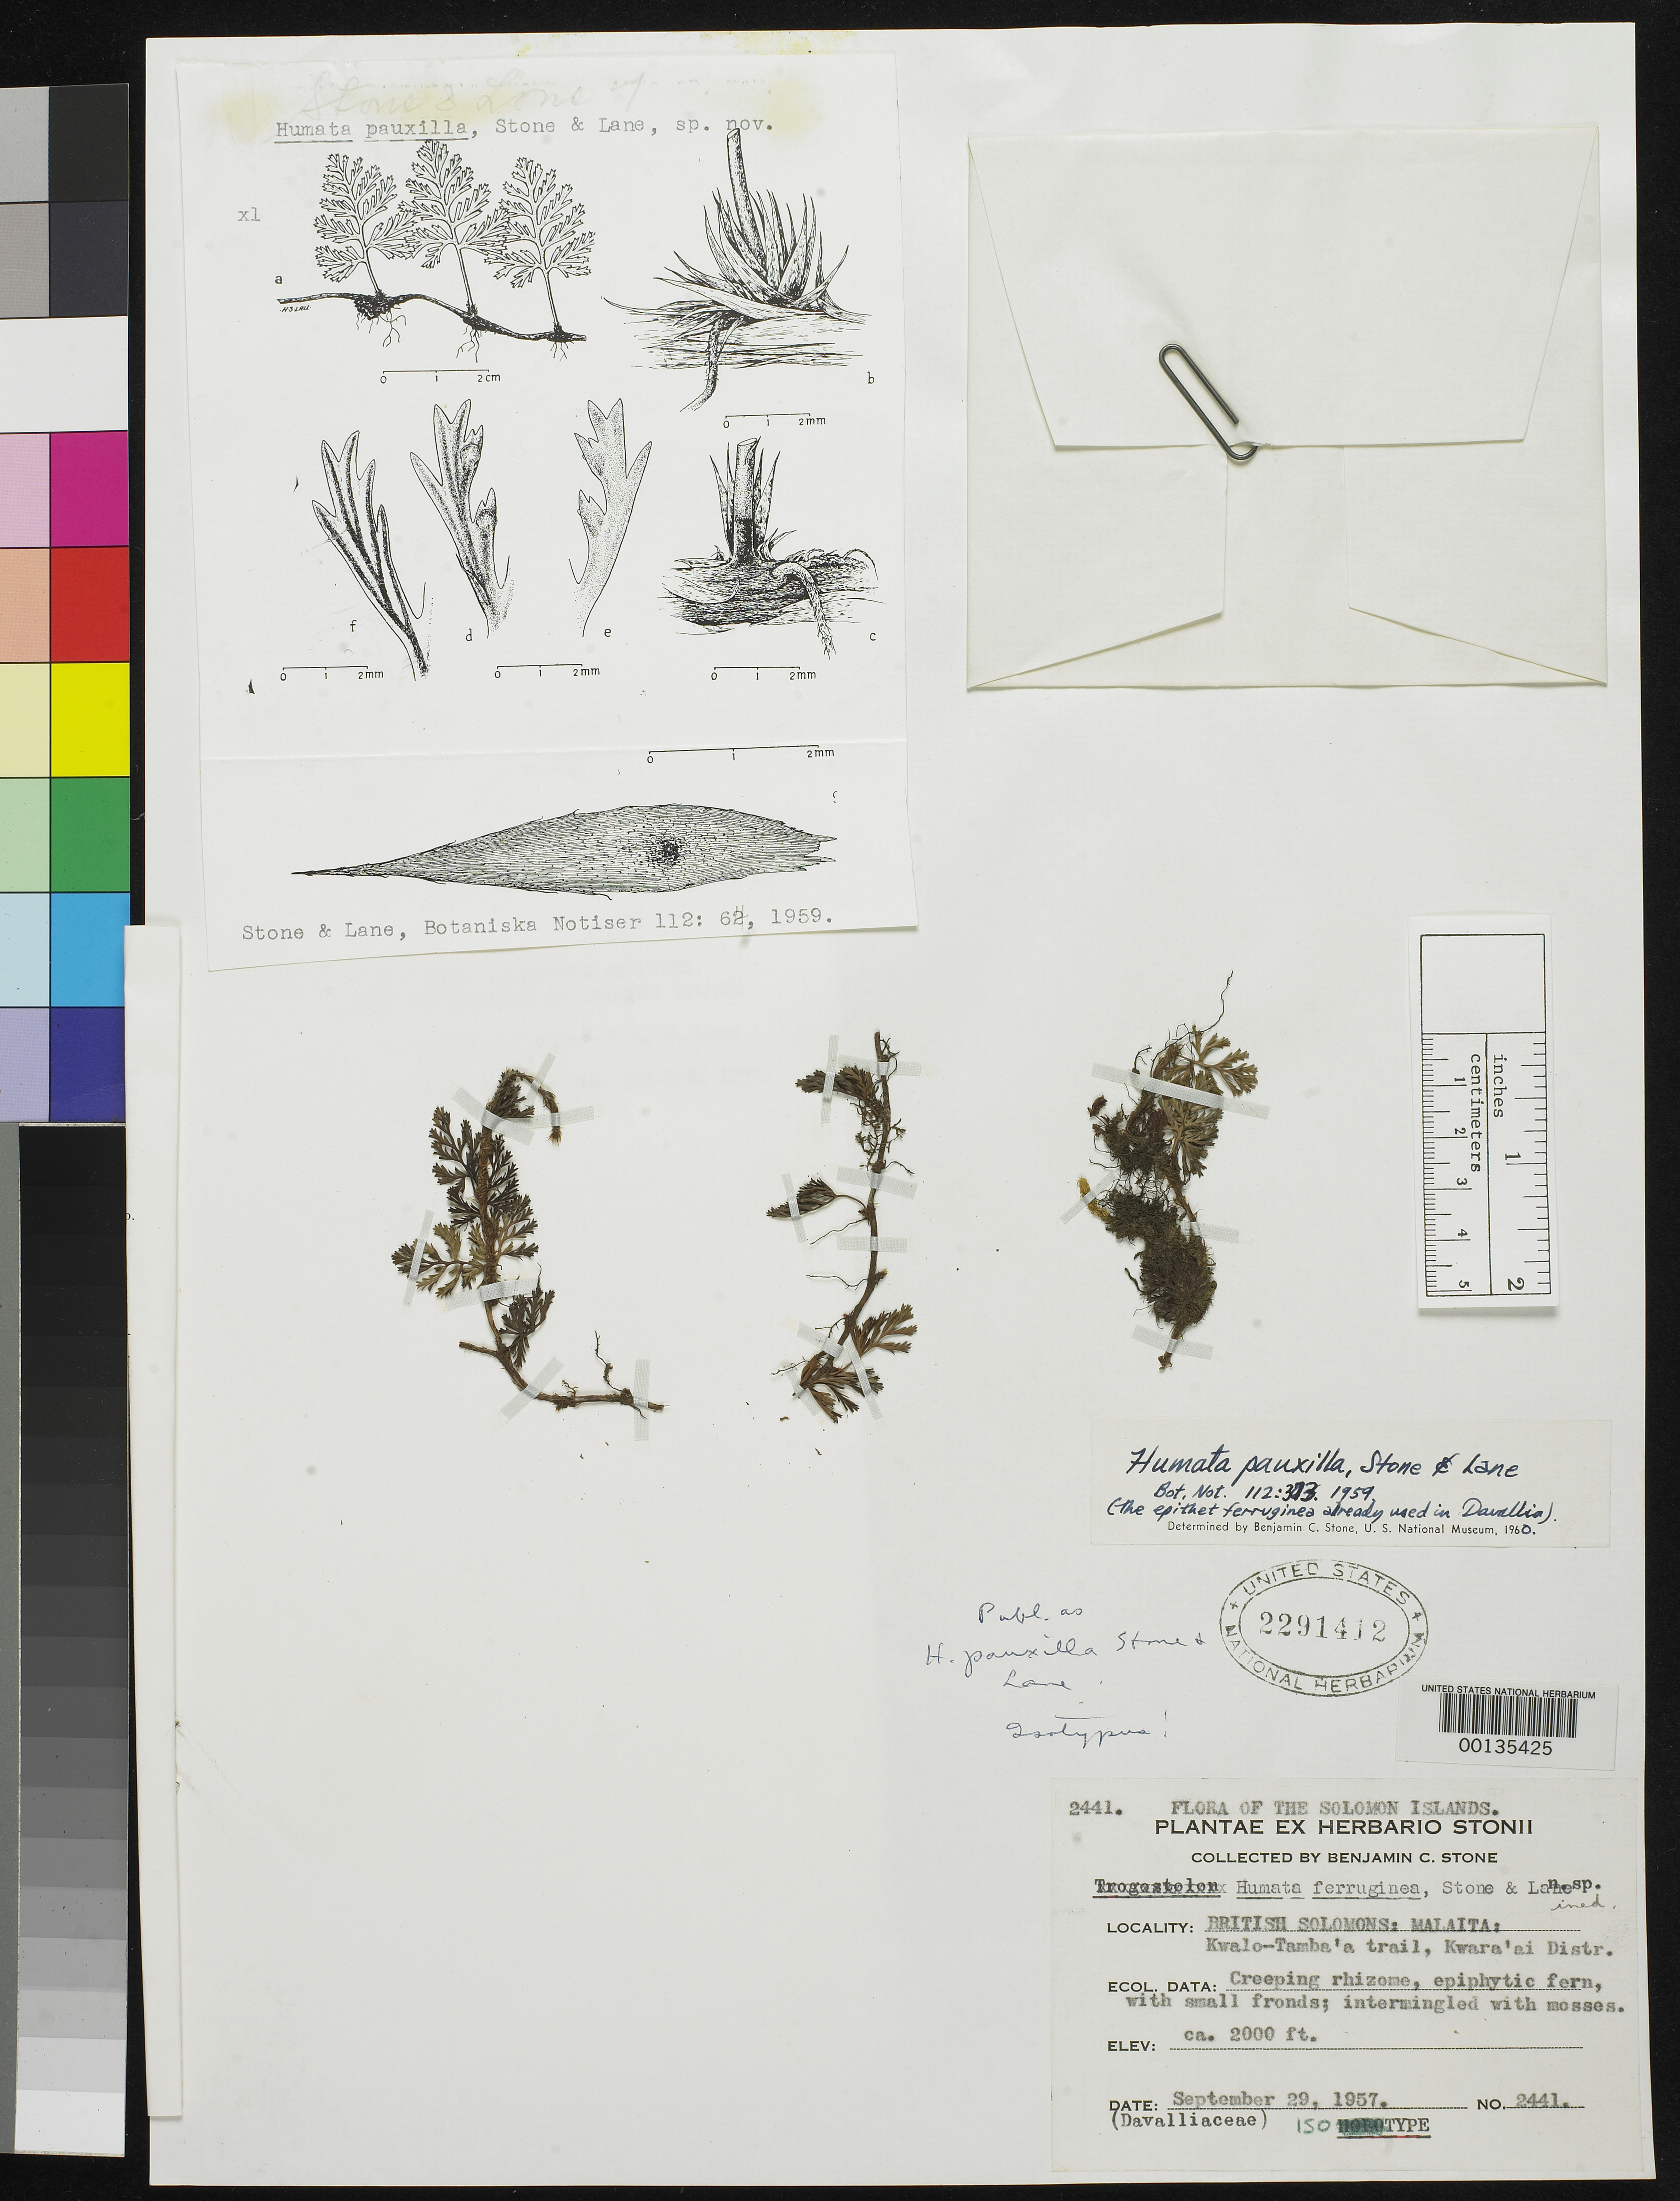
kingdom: Plantae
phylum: Tracheophyta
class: Polypodiopsida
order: Polypodiales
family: Davalliaceae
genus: Humata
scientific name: Humata pauxilla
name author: B.C. Stone & Lane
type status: Isotype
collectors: B. C. Stone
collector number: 2441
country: Solomon Islands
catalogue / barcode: US 2291412